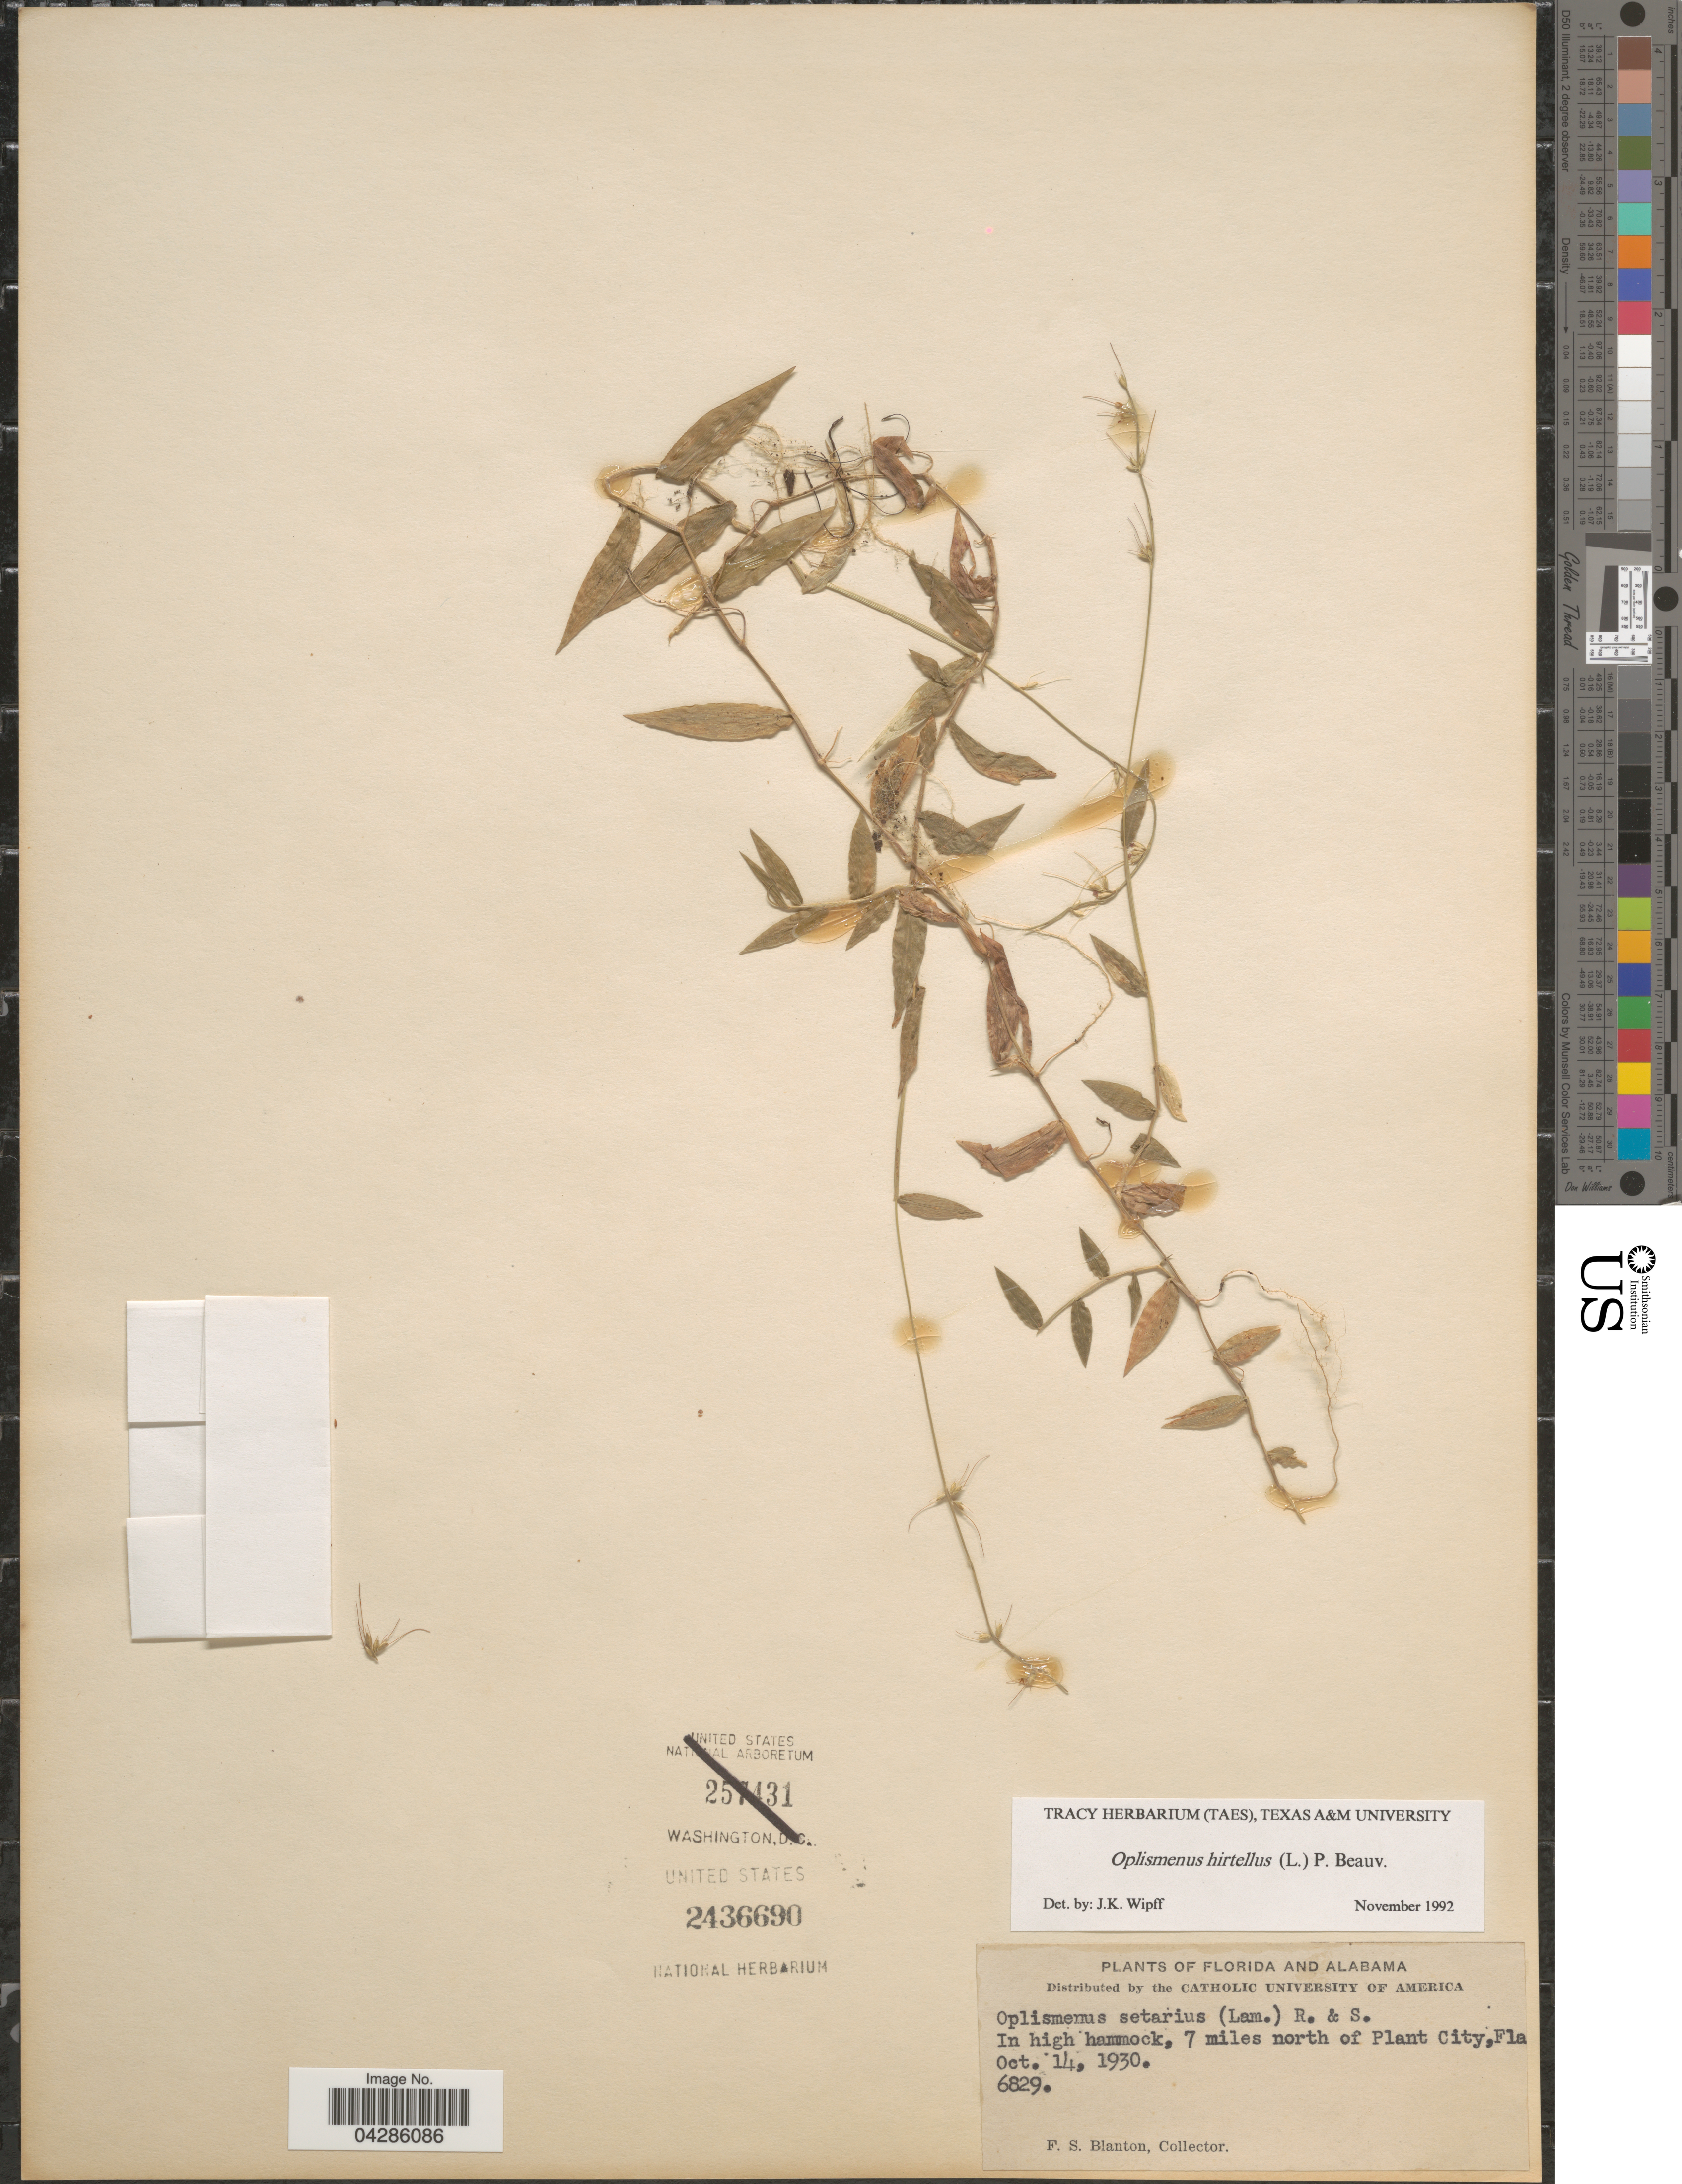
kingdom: Plantae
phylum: Tracheophyta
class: Liliopsida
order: Poales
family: Poaceae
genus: Oplismenus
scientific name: Oplismenus hirtellus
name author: (L.) P. Beauv.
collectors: F. S. Blanton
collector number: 6829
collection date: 1930-10-14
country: United States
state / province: Florida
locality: In high hammock, 7 miles north of Plant City.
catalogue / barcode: US 2436690